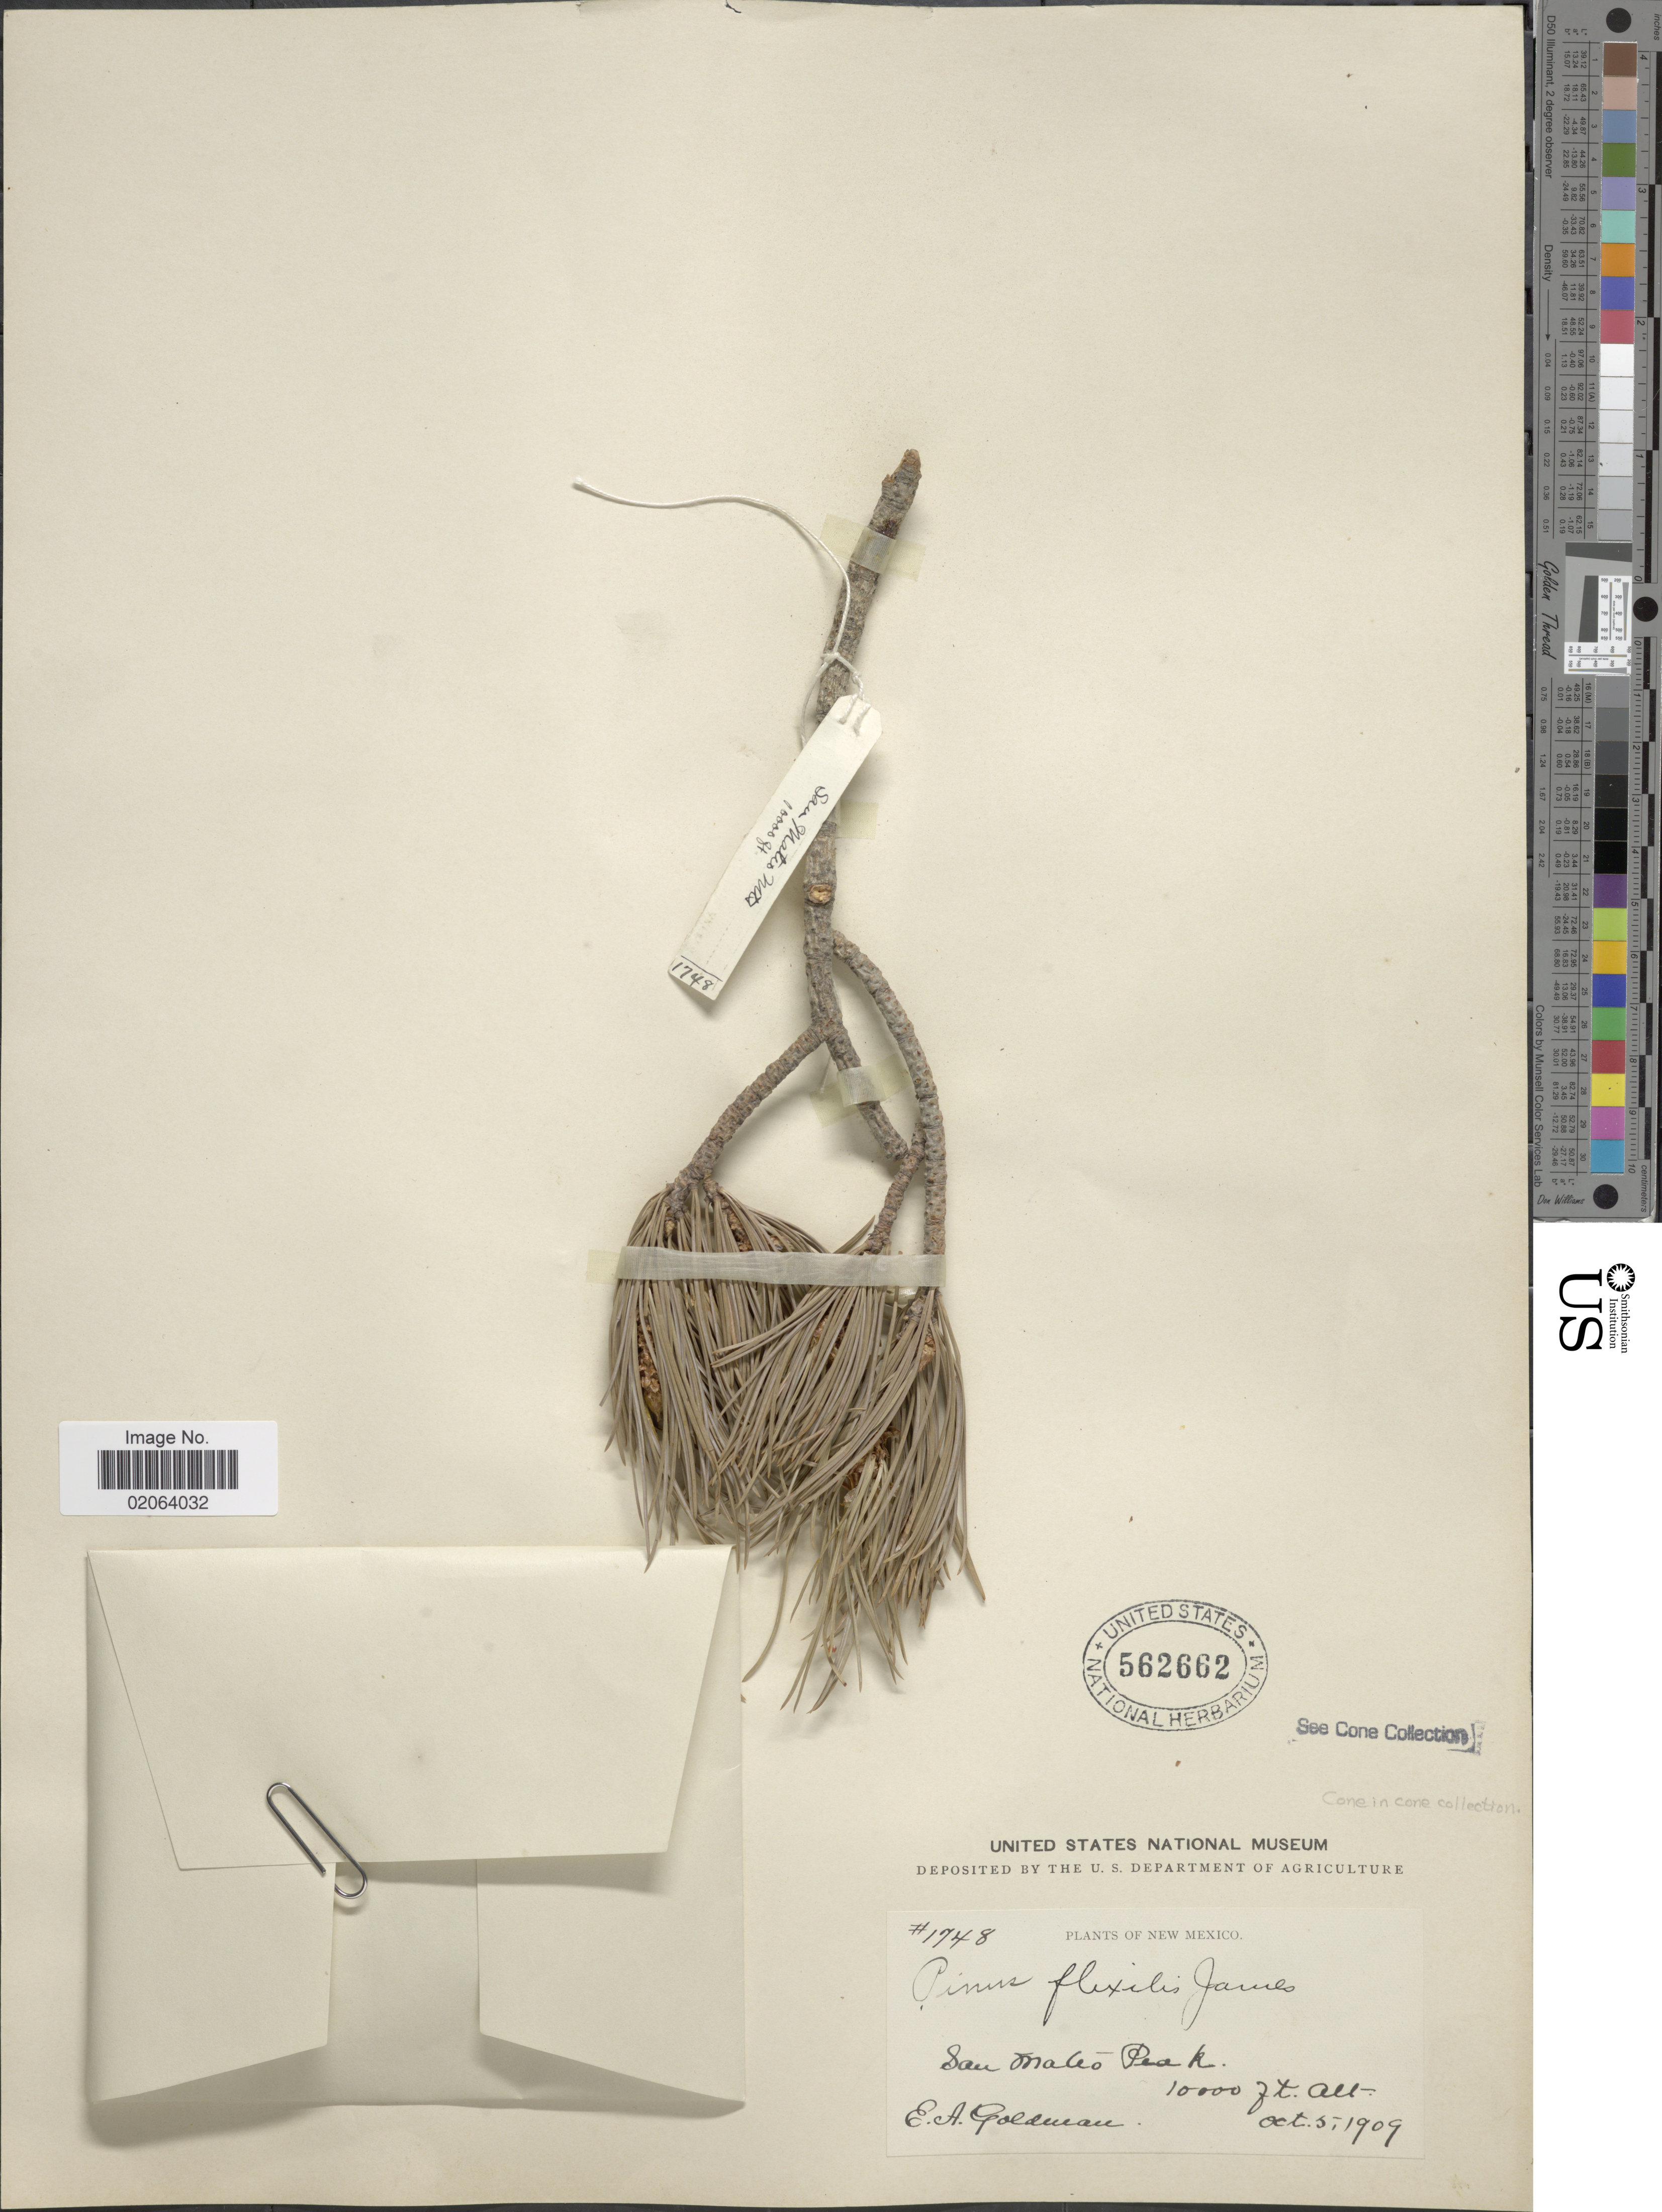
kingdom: Plantae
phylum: Tracheophyta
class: Pinopsida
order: Pinales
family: Pinaceae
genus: Pinus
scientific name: Pinus flexilis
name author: E. James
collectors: E. A. Goldman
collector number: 1748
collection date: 1909-10-05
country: United States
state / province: New Mexico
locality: San Mateo Peak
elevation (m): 3048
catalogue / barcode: US 562662